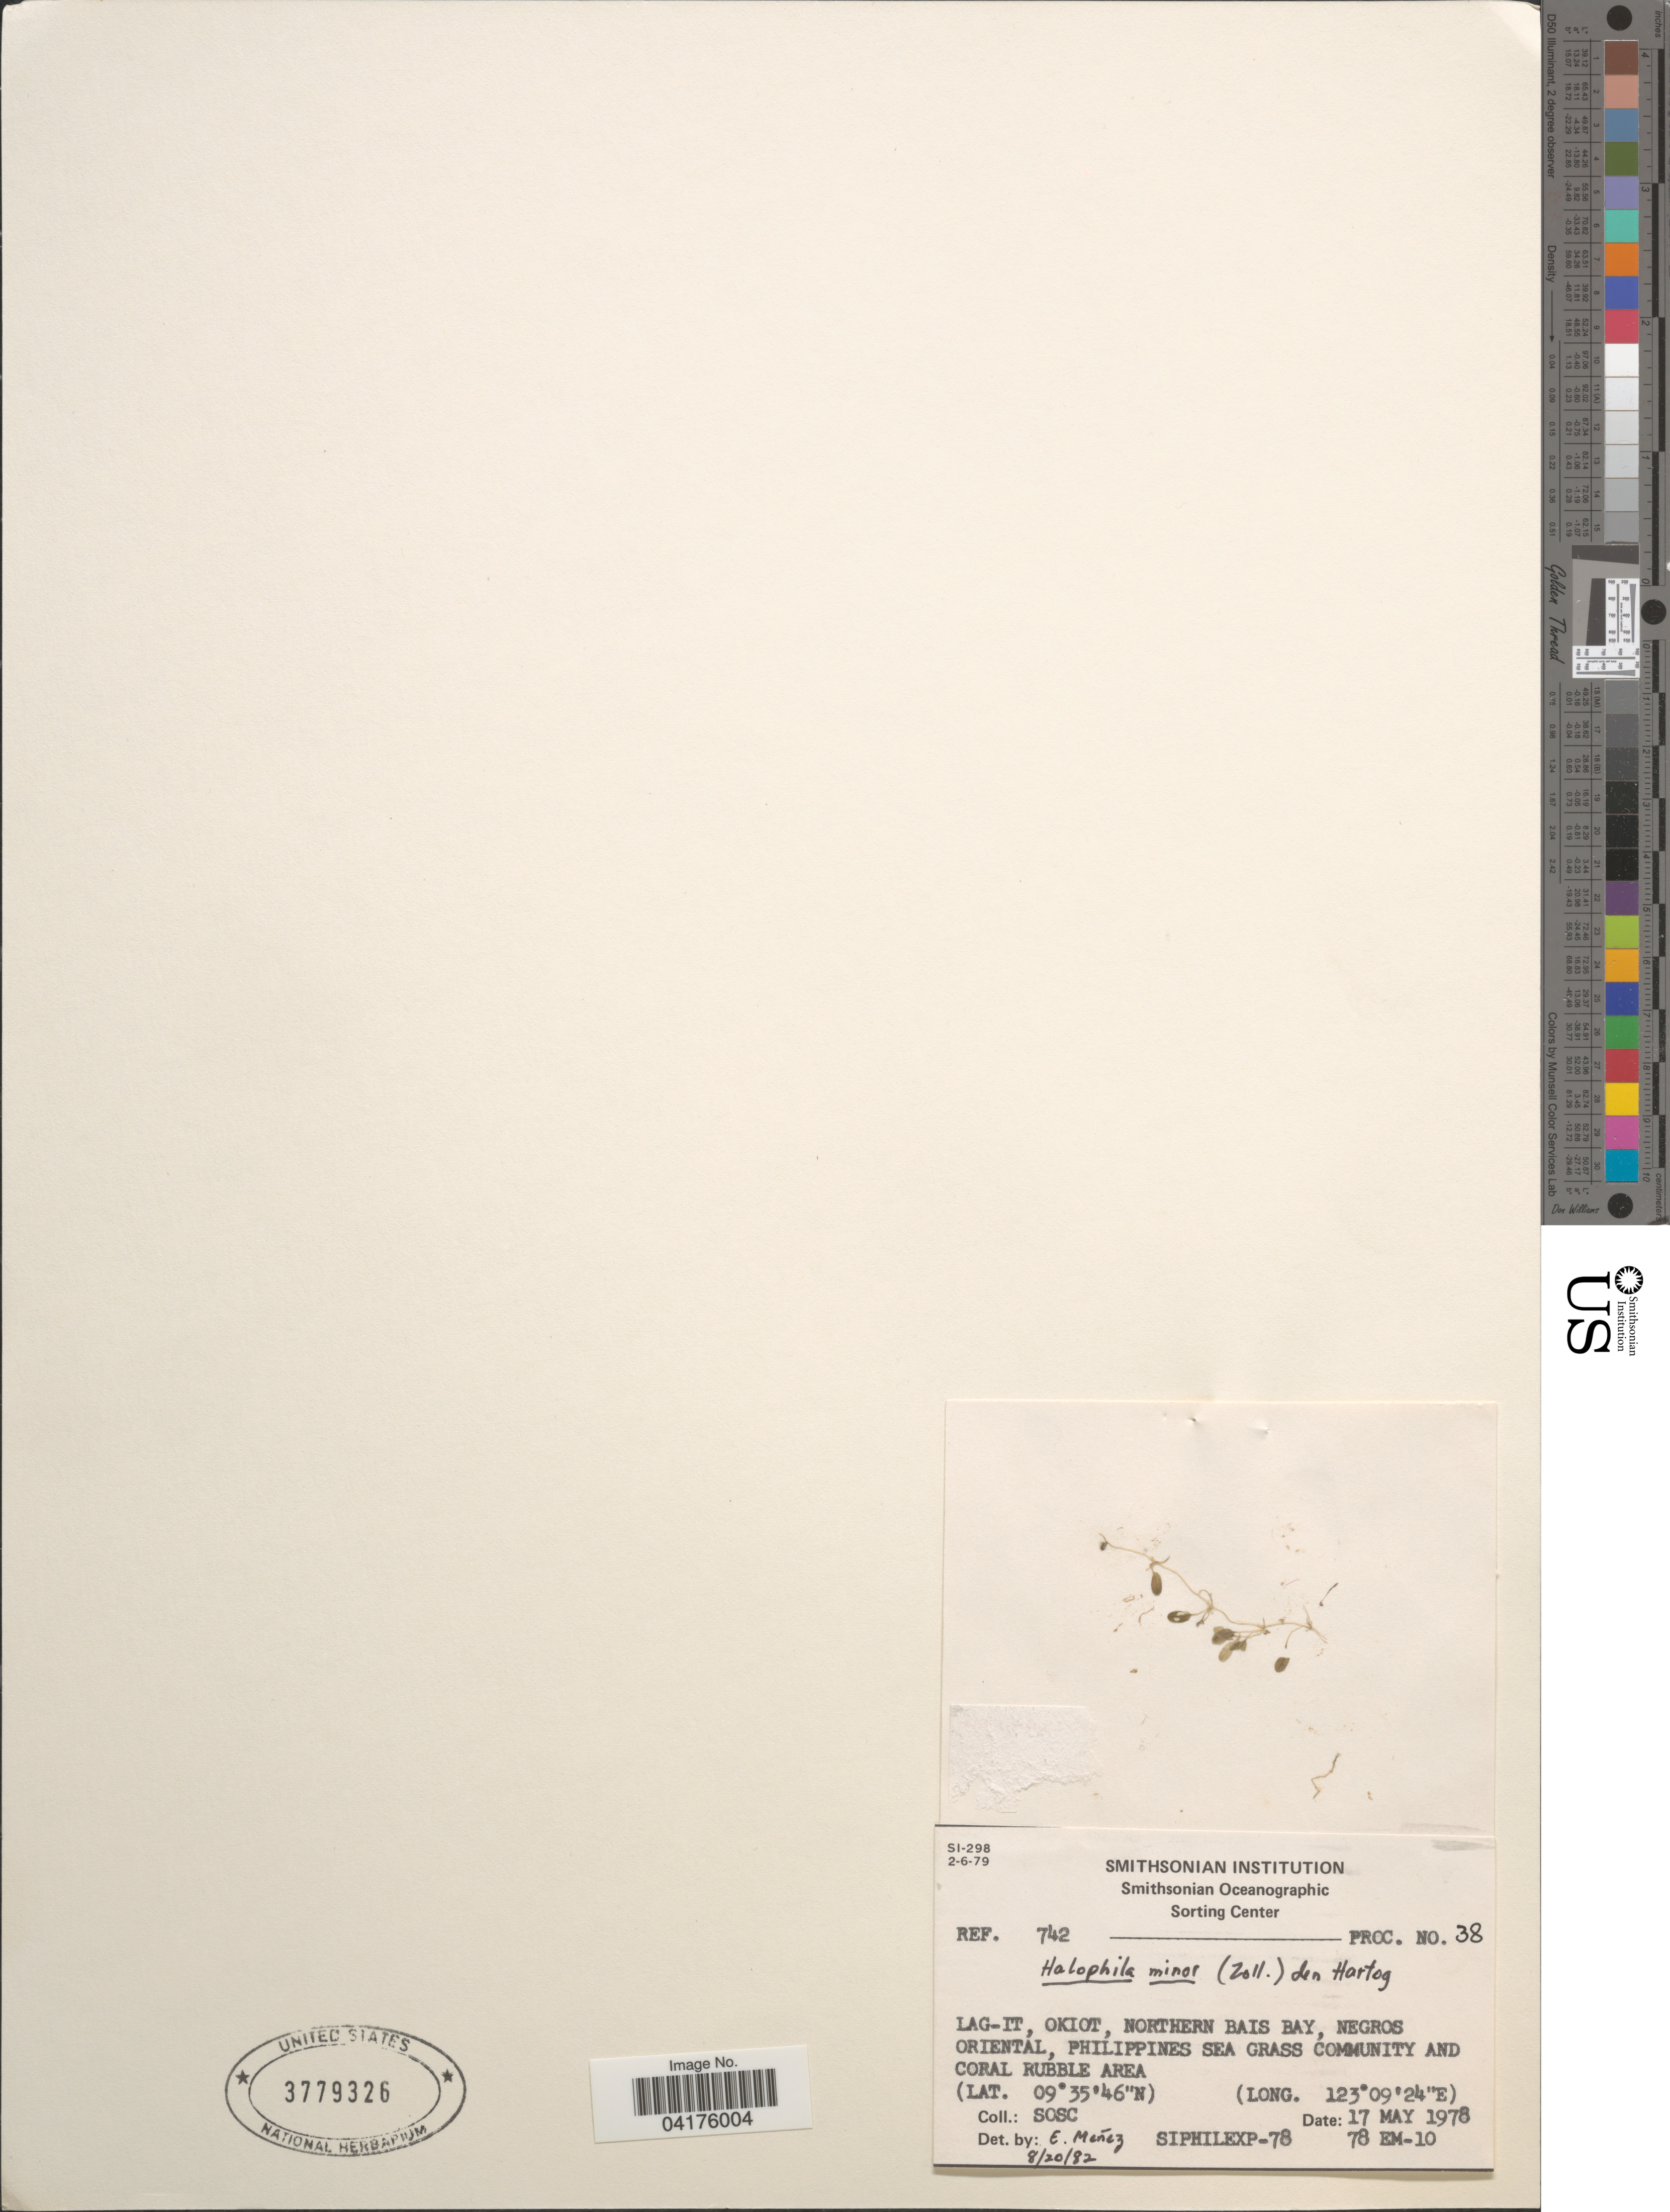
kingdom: Plantae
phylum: Tracheophyta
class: Liliopsida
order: Alismatales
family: Hydrocharitaceae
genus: Halophila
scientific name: Halophila minor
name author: (Zoll.) Hartog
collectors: Smithsonian Oceanographic Sorting Center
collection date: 1978-05-17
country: Philippines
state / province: Central Visayas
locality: Lag-It, Okiot, Northern Bais Bay, Negros Oriental, Philippines Sea Grass Community and Coral Rubble Area.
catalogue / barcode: US 3779326